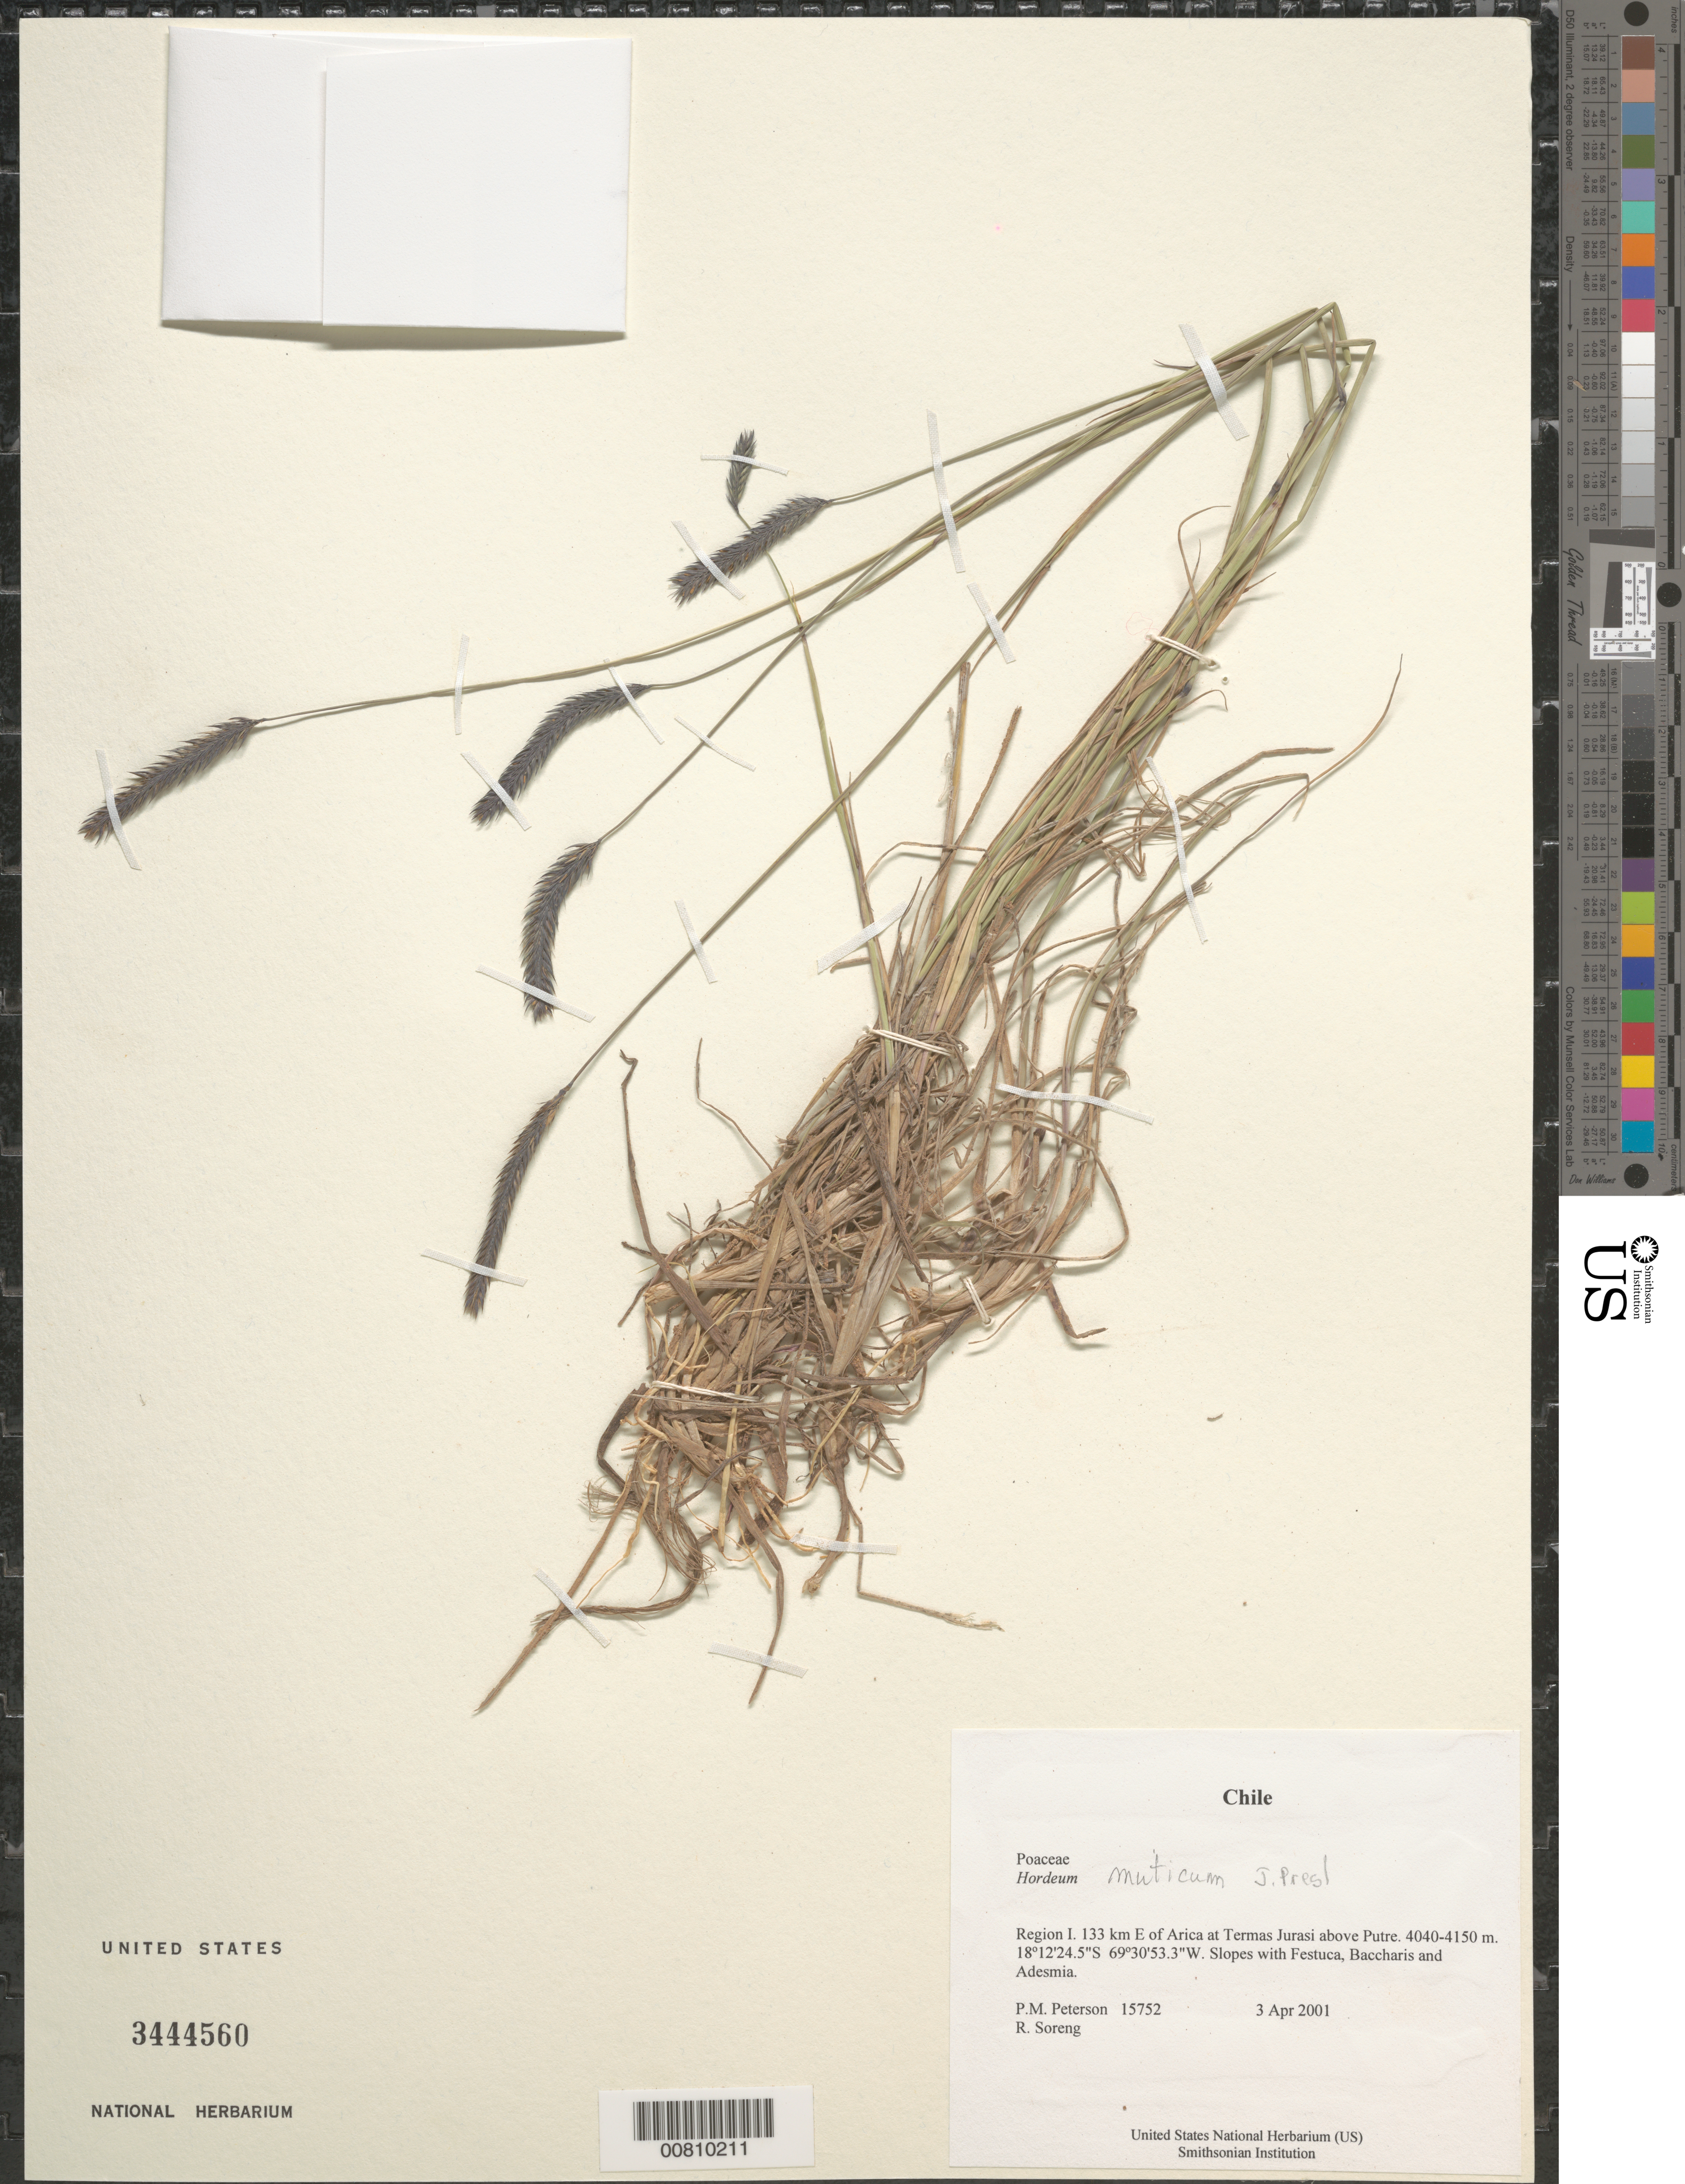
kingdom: Plantae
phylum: Tracheophyta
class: Liliopsida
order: Poales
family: Poaceae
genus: Hordeum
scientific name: Hordeum muticum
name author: J. Presl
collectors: P. M. Peterson & R. J. Soreng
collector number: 15752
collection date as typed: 03 Apr 2001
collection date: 2001-04-03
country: Chile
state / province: Tarapacá (I)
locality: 133 km E of Arica at Termas Jurasi above Putre.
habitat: Slopes with Festuca, Baccharis and Adesmia.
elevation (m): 4040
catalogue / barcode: US 3444560